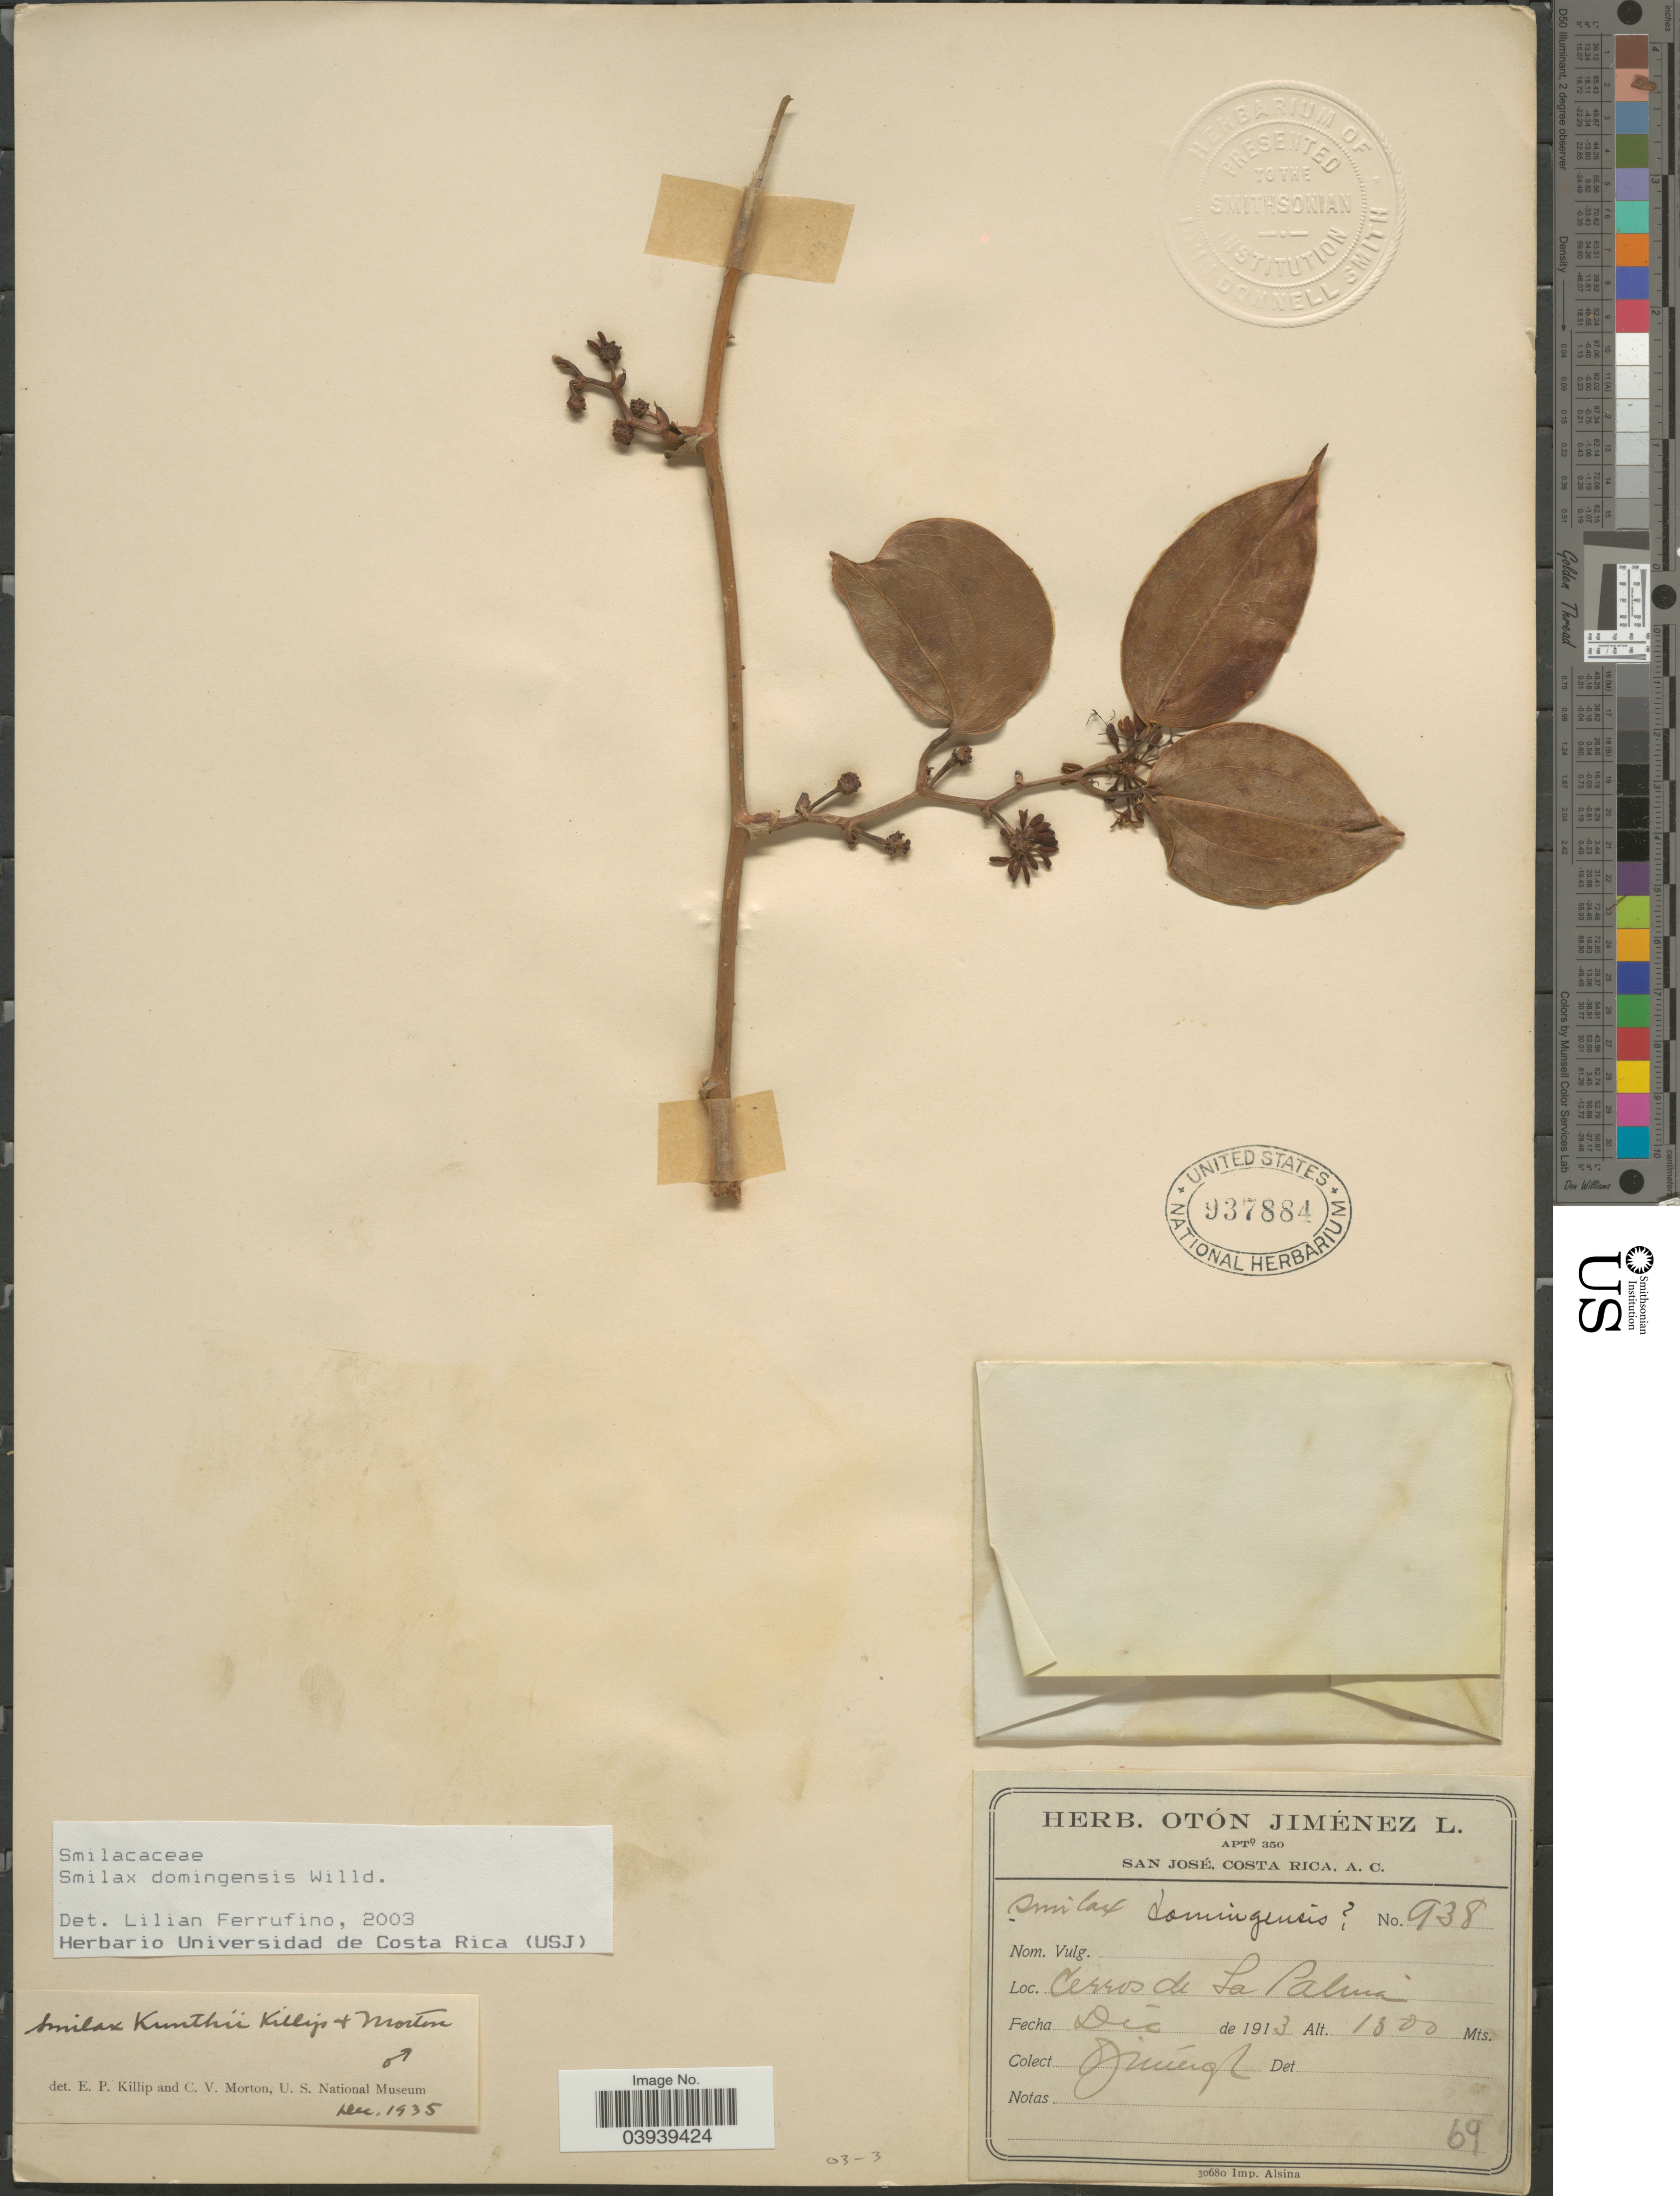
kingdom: Plantae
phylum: Tracheophyta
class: Liliopsida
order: Liliales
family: Smilacaceae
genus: Smilax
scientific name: Smilax domingensis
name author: Willd.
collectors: O. Jiménez L.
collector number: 938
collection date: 1913-12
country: Costa Rica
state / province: San José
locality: Cerros de La Palma.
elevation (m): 1500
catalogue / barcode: US 937884